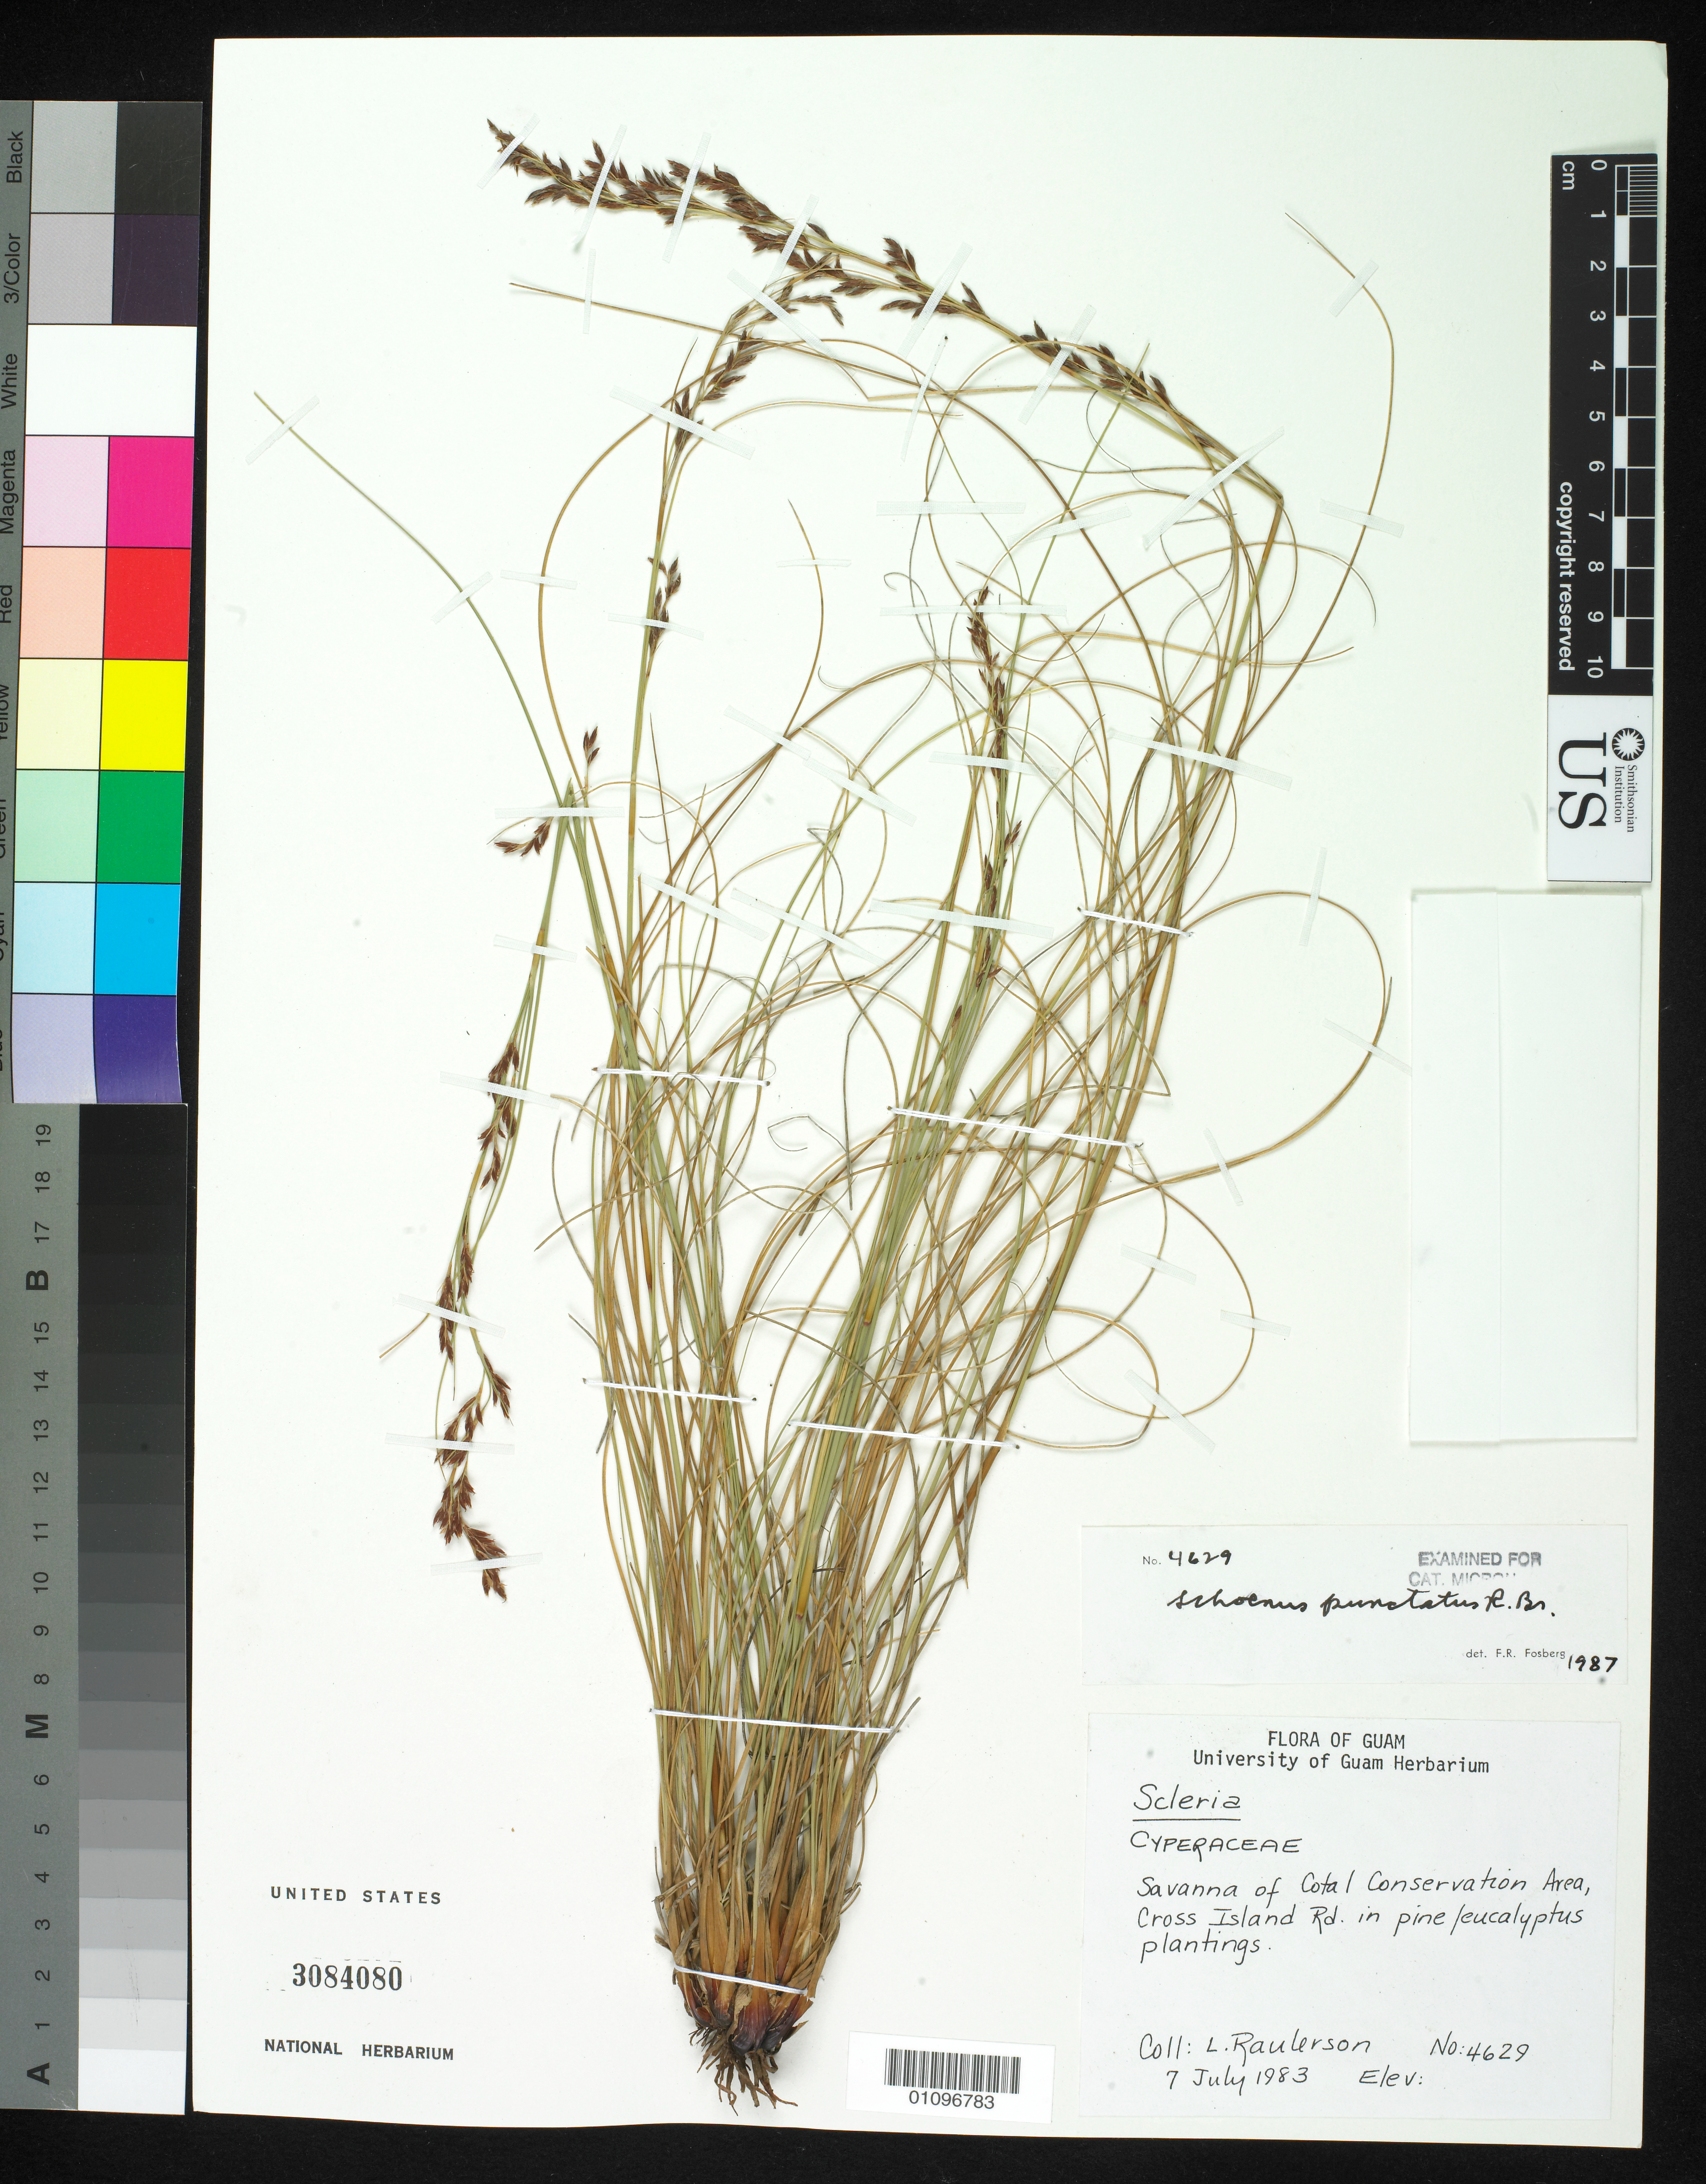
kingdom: Plantae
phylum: Tracheophyta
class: Liliopsida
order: Poales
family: Cyperaceae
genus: Schoenus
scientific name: Schoenus punctatus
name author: R. Br.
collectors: L. Raulerson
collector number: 4629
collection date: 1983-07-07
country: Guam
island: Guam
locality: Savanna of Cotal Conservation Area, Cross Island rd.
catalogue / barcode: US 3084080